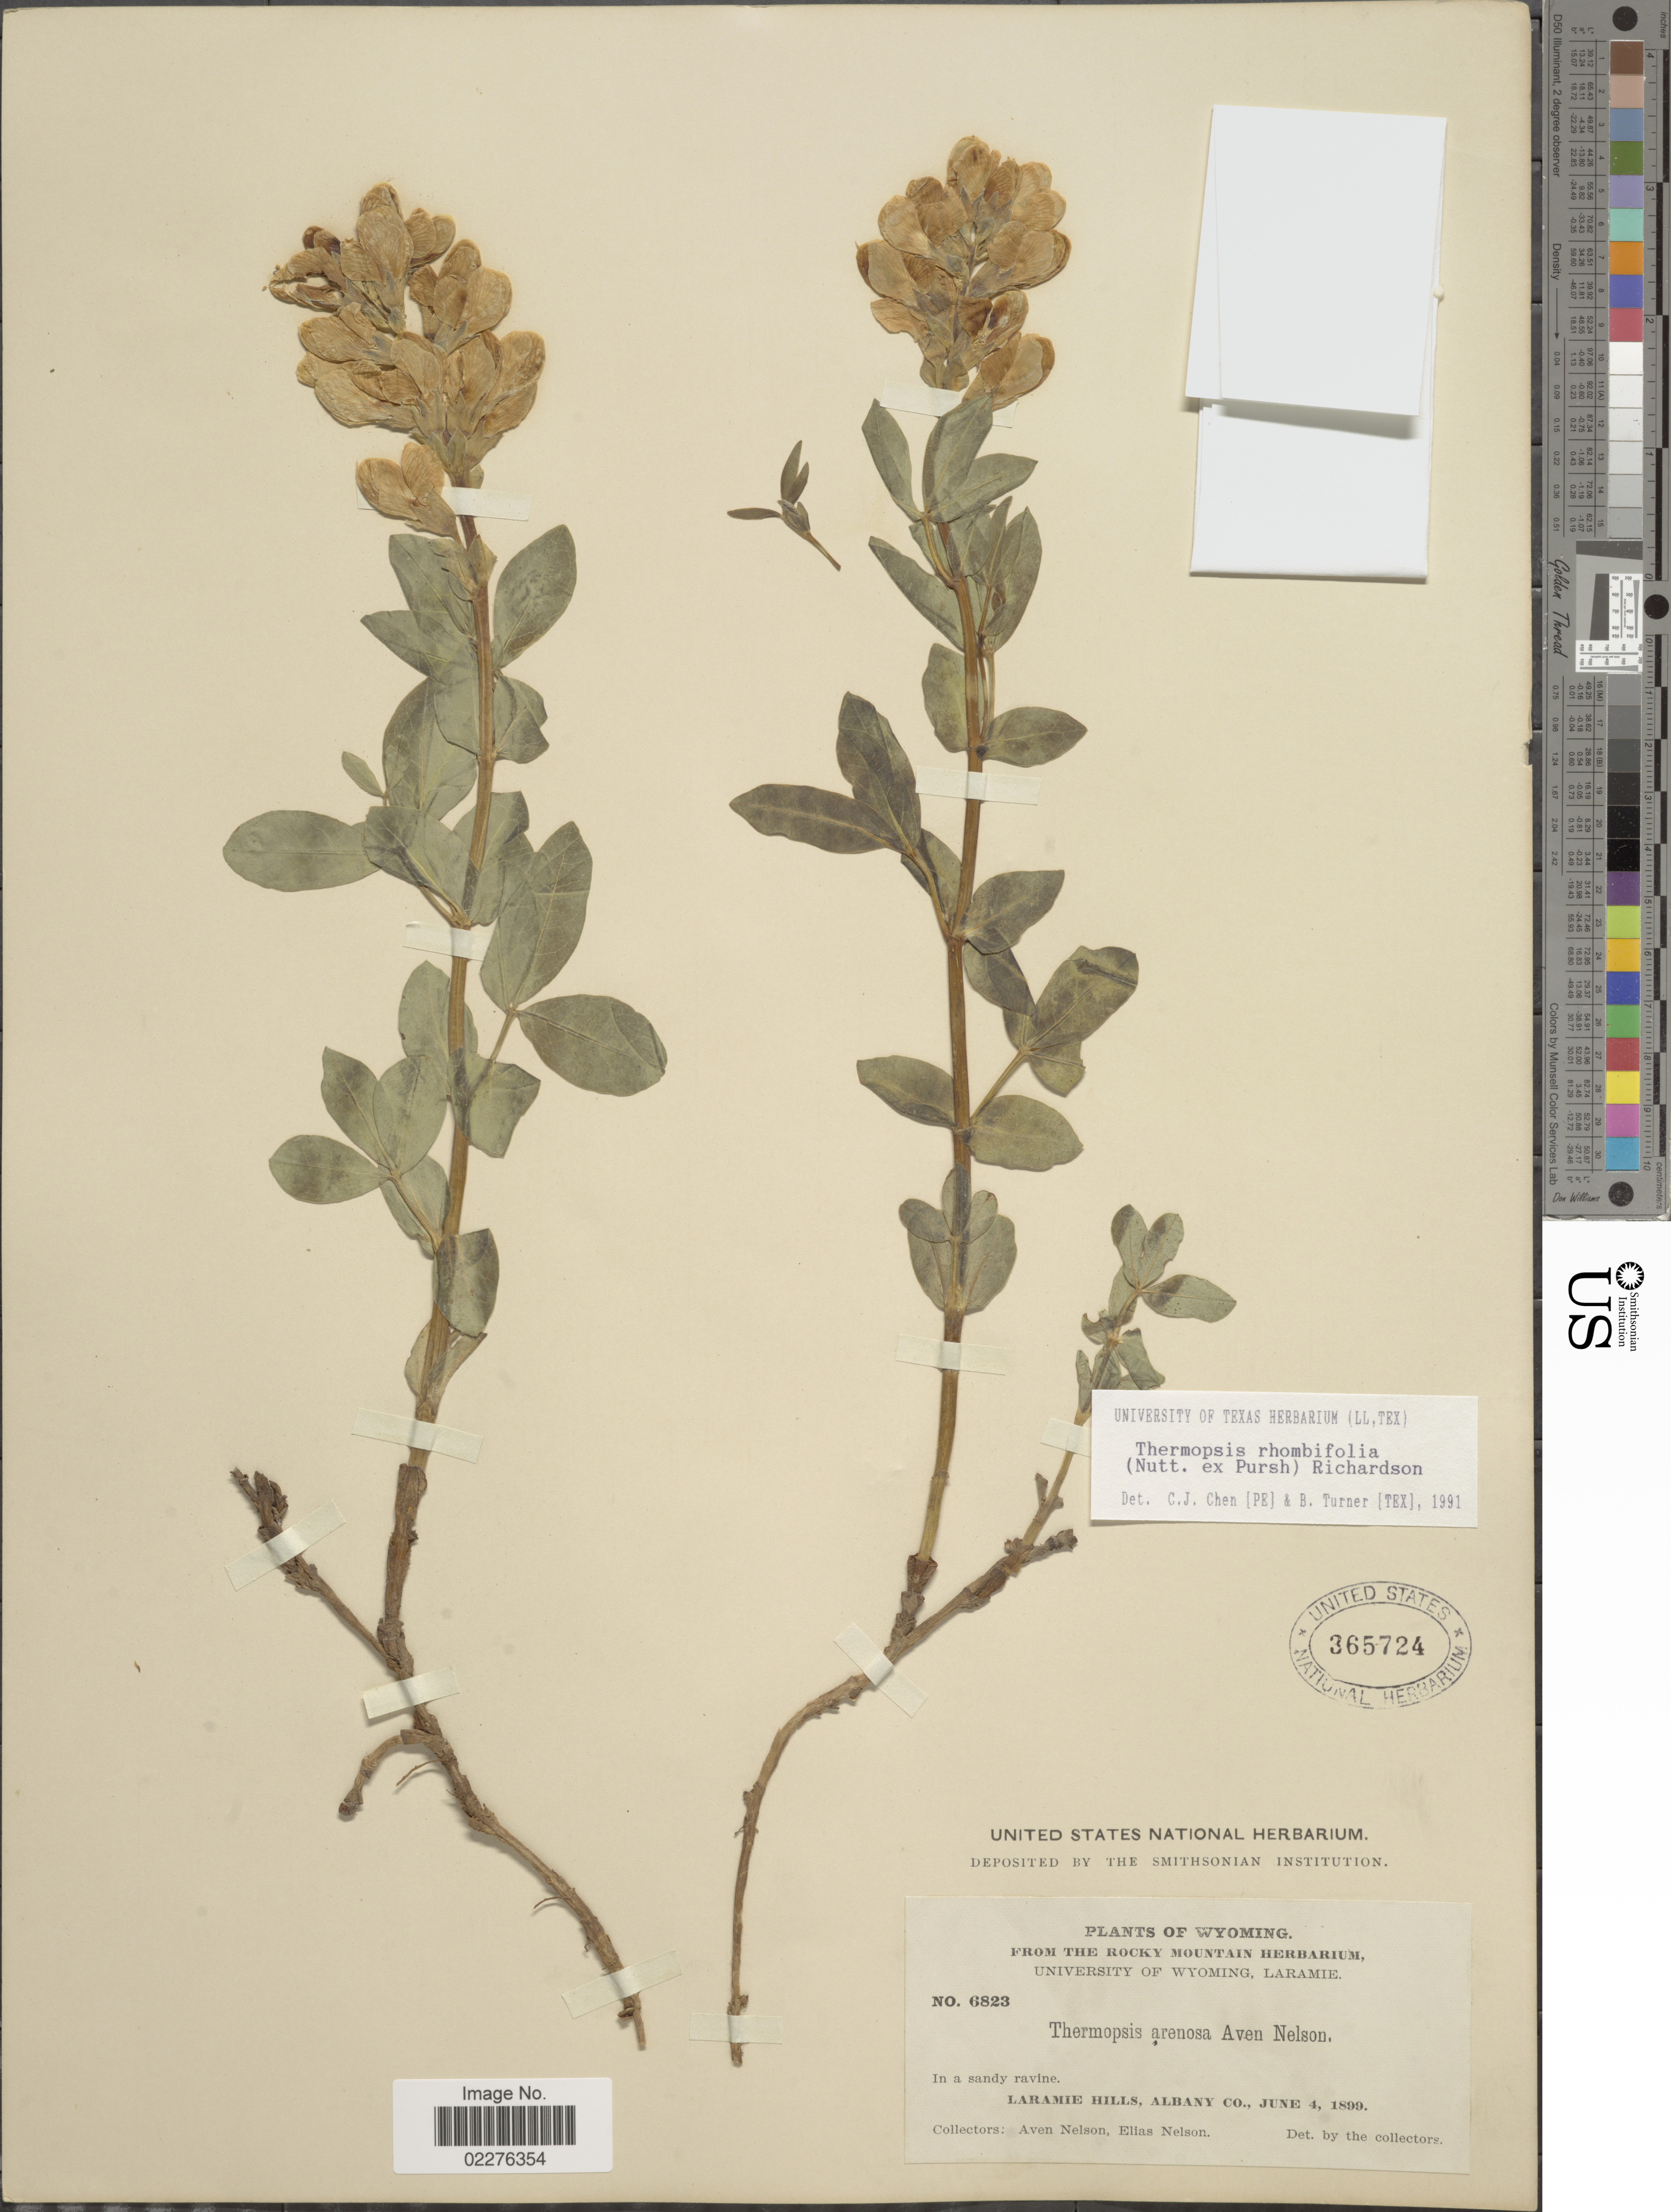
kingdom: Plantae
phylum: Tracheophyta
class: Magnoliopsida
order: Fabales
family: Fabaceae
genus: Thermopsis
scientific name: Thermopsis rhombifolia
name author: Richardson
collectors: A. Nelson & E. Nelson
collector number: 6823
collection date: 1899-06-04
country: United States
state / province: Wyoming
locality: In a sandy ravine, Laramie Hills, Albany Co.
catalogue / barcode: US 365724